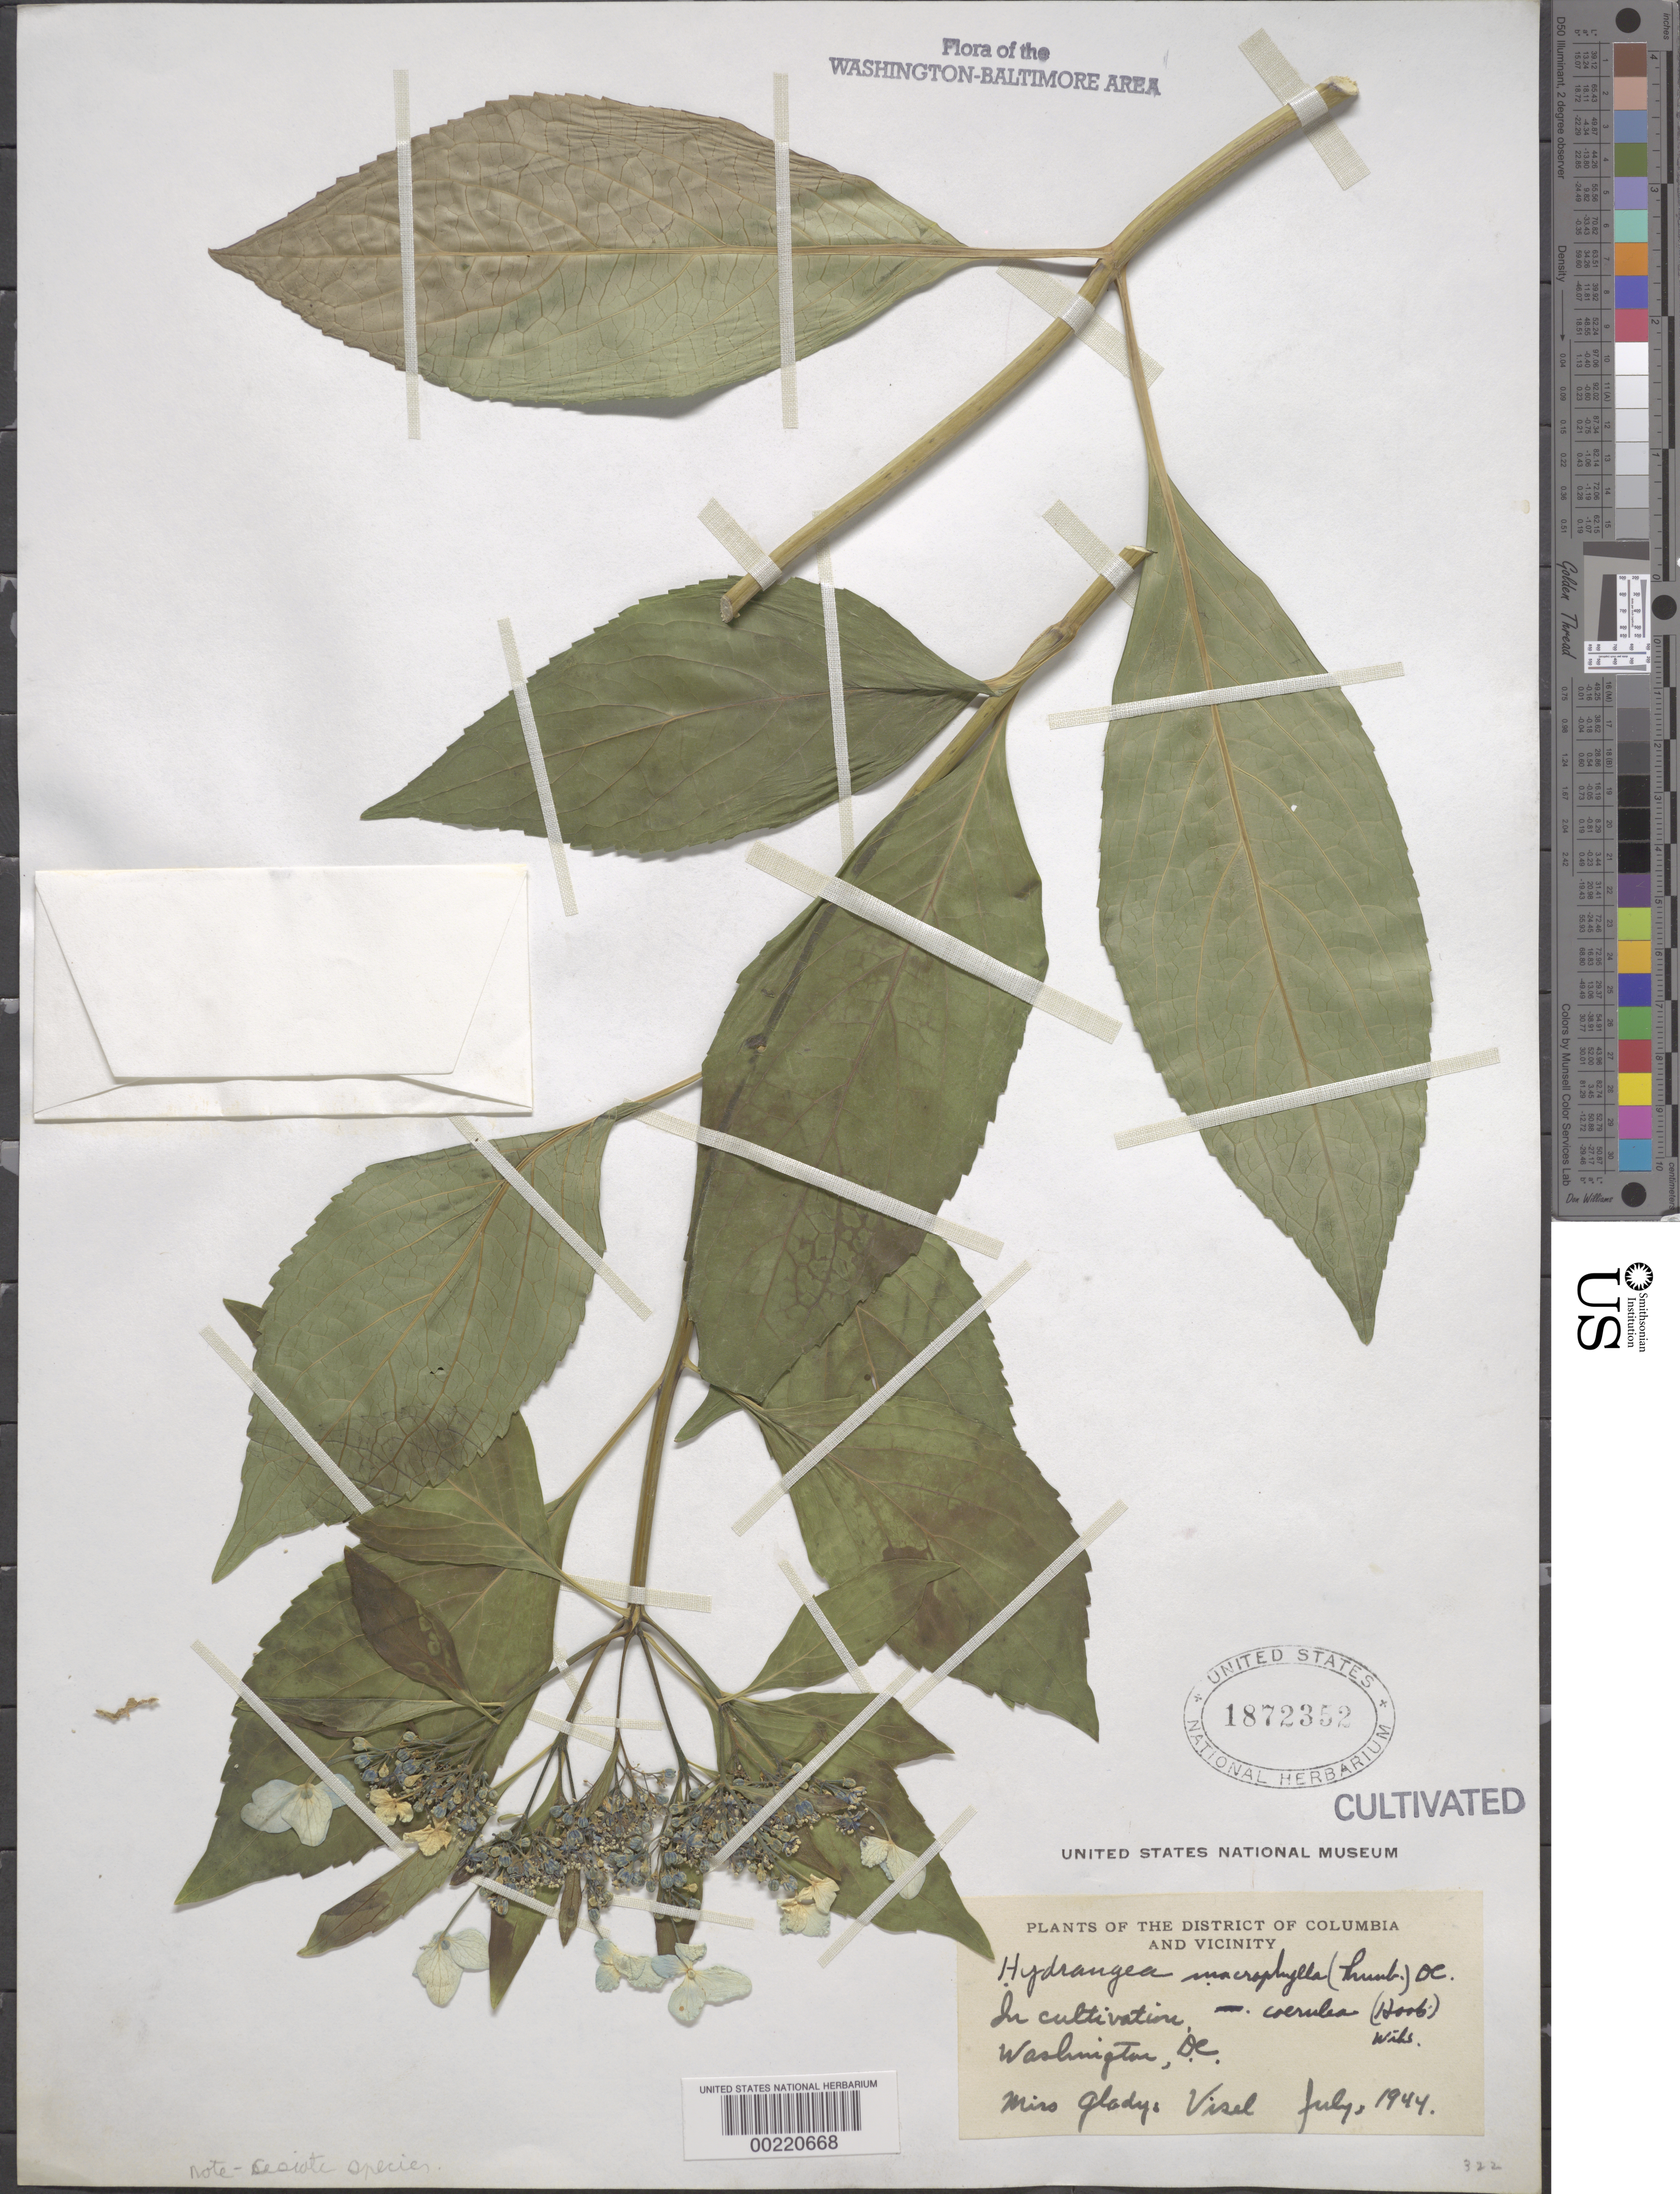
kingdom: Plantae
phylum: Tracheophyta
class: Magnoliopsida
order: Cornales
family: Hydrangeaceae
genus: Hydrangea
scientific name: Hydrangea macrophylla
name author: (Thunb.) Ser.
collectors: G. Visel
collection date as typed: Jul 1944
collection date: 1944-07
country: United States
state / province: District of Columbia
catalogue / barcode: US 1872352